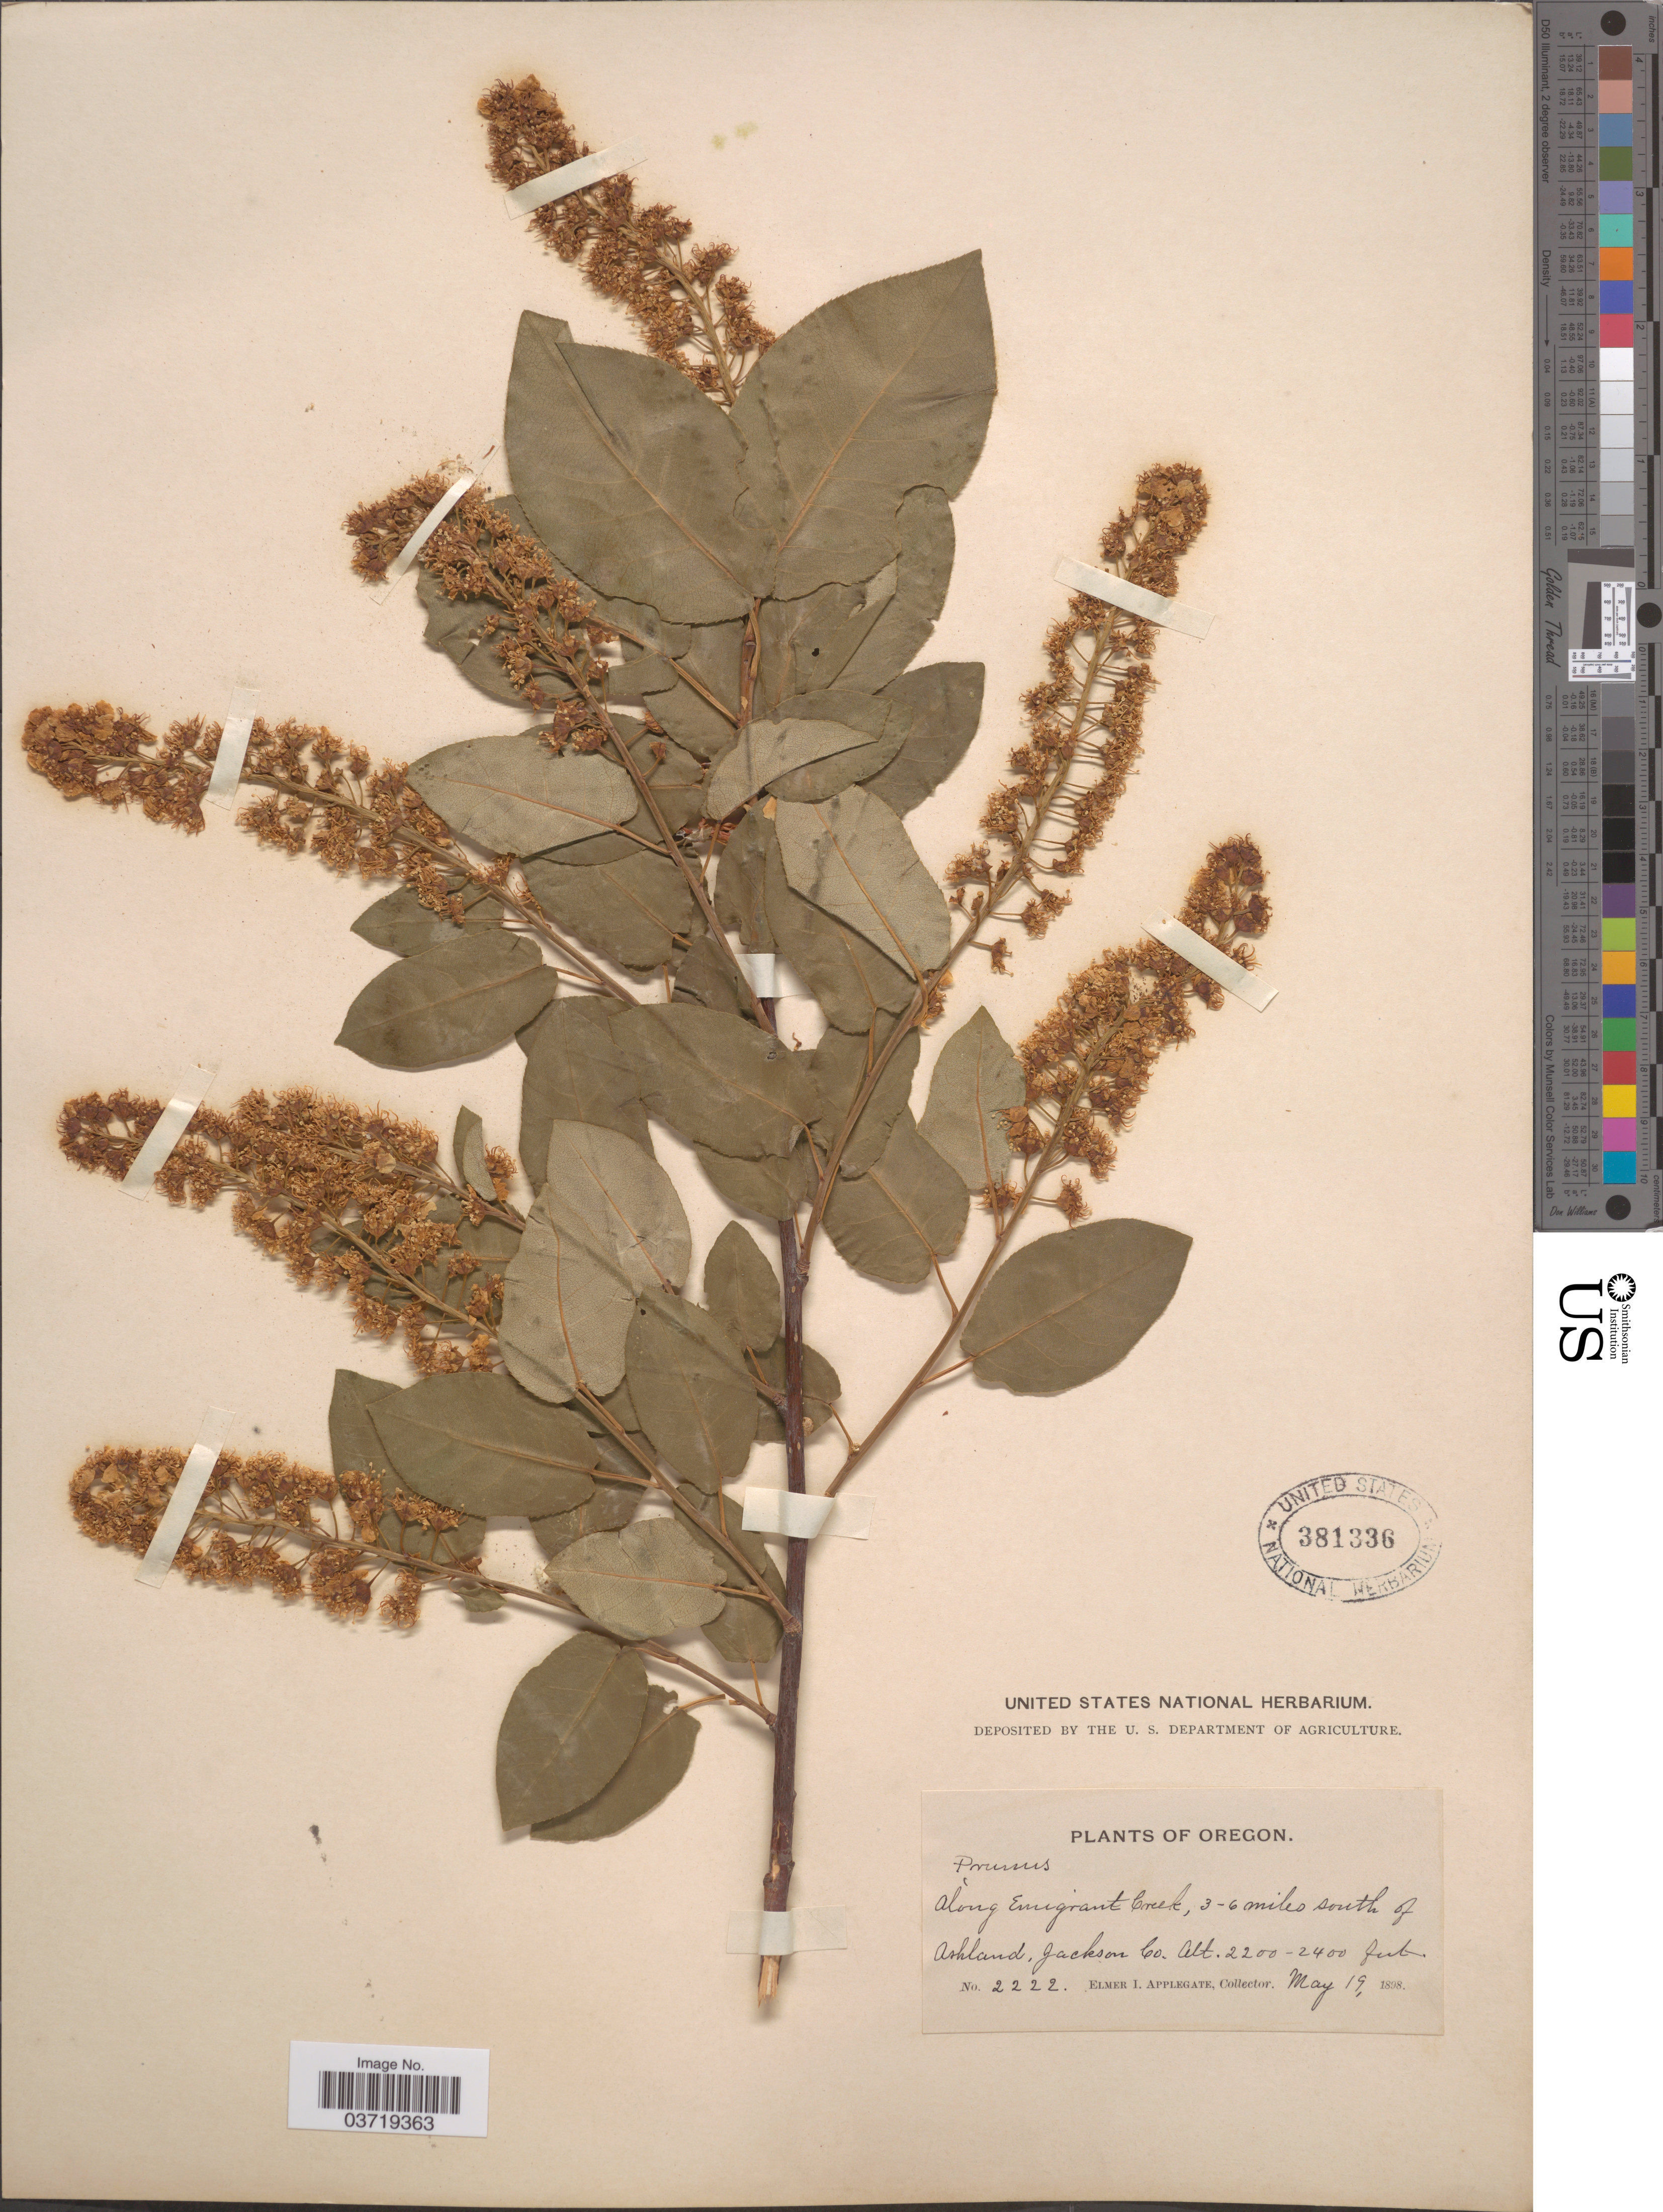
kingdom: Plantae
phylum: Tracheophyta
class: Magnoliopsida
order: Rosales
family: Rosaceae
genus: Prunus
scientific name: Prunus virginiana var. demissa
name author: (Nutt.) Torr.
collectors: E. I. Applegate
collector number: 2222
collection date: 1898-05-19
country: United States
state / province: Oregon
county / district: Jackson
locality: Along Emigrant Creek, 3-6 miles south of Ashland, Jackson Co.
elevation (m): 671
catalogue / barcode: US 381336